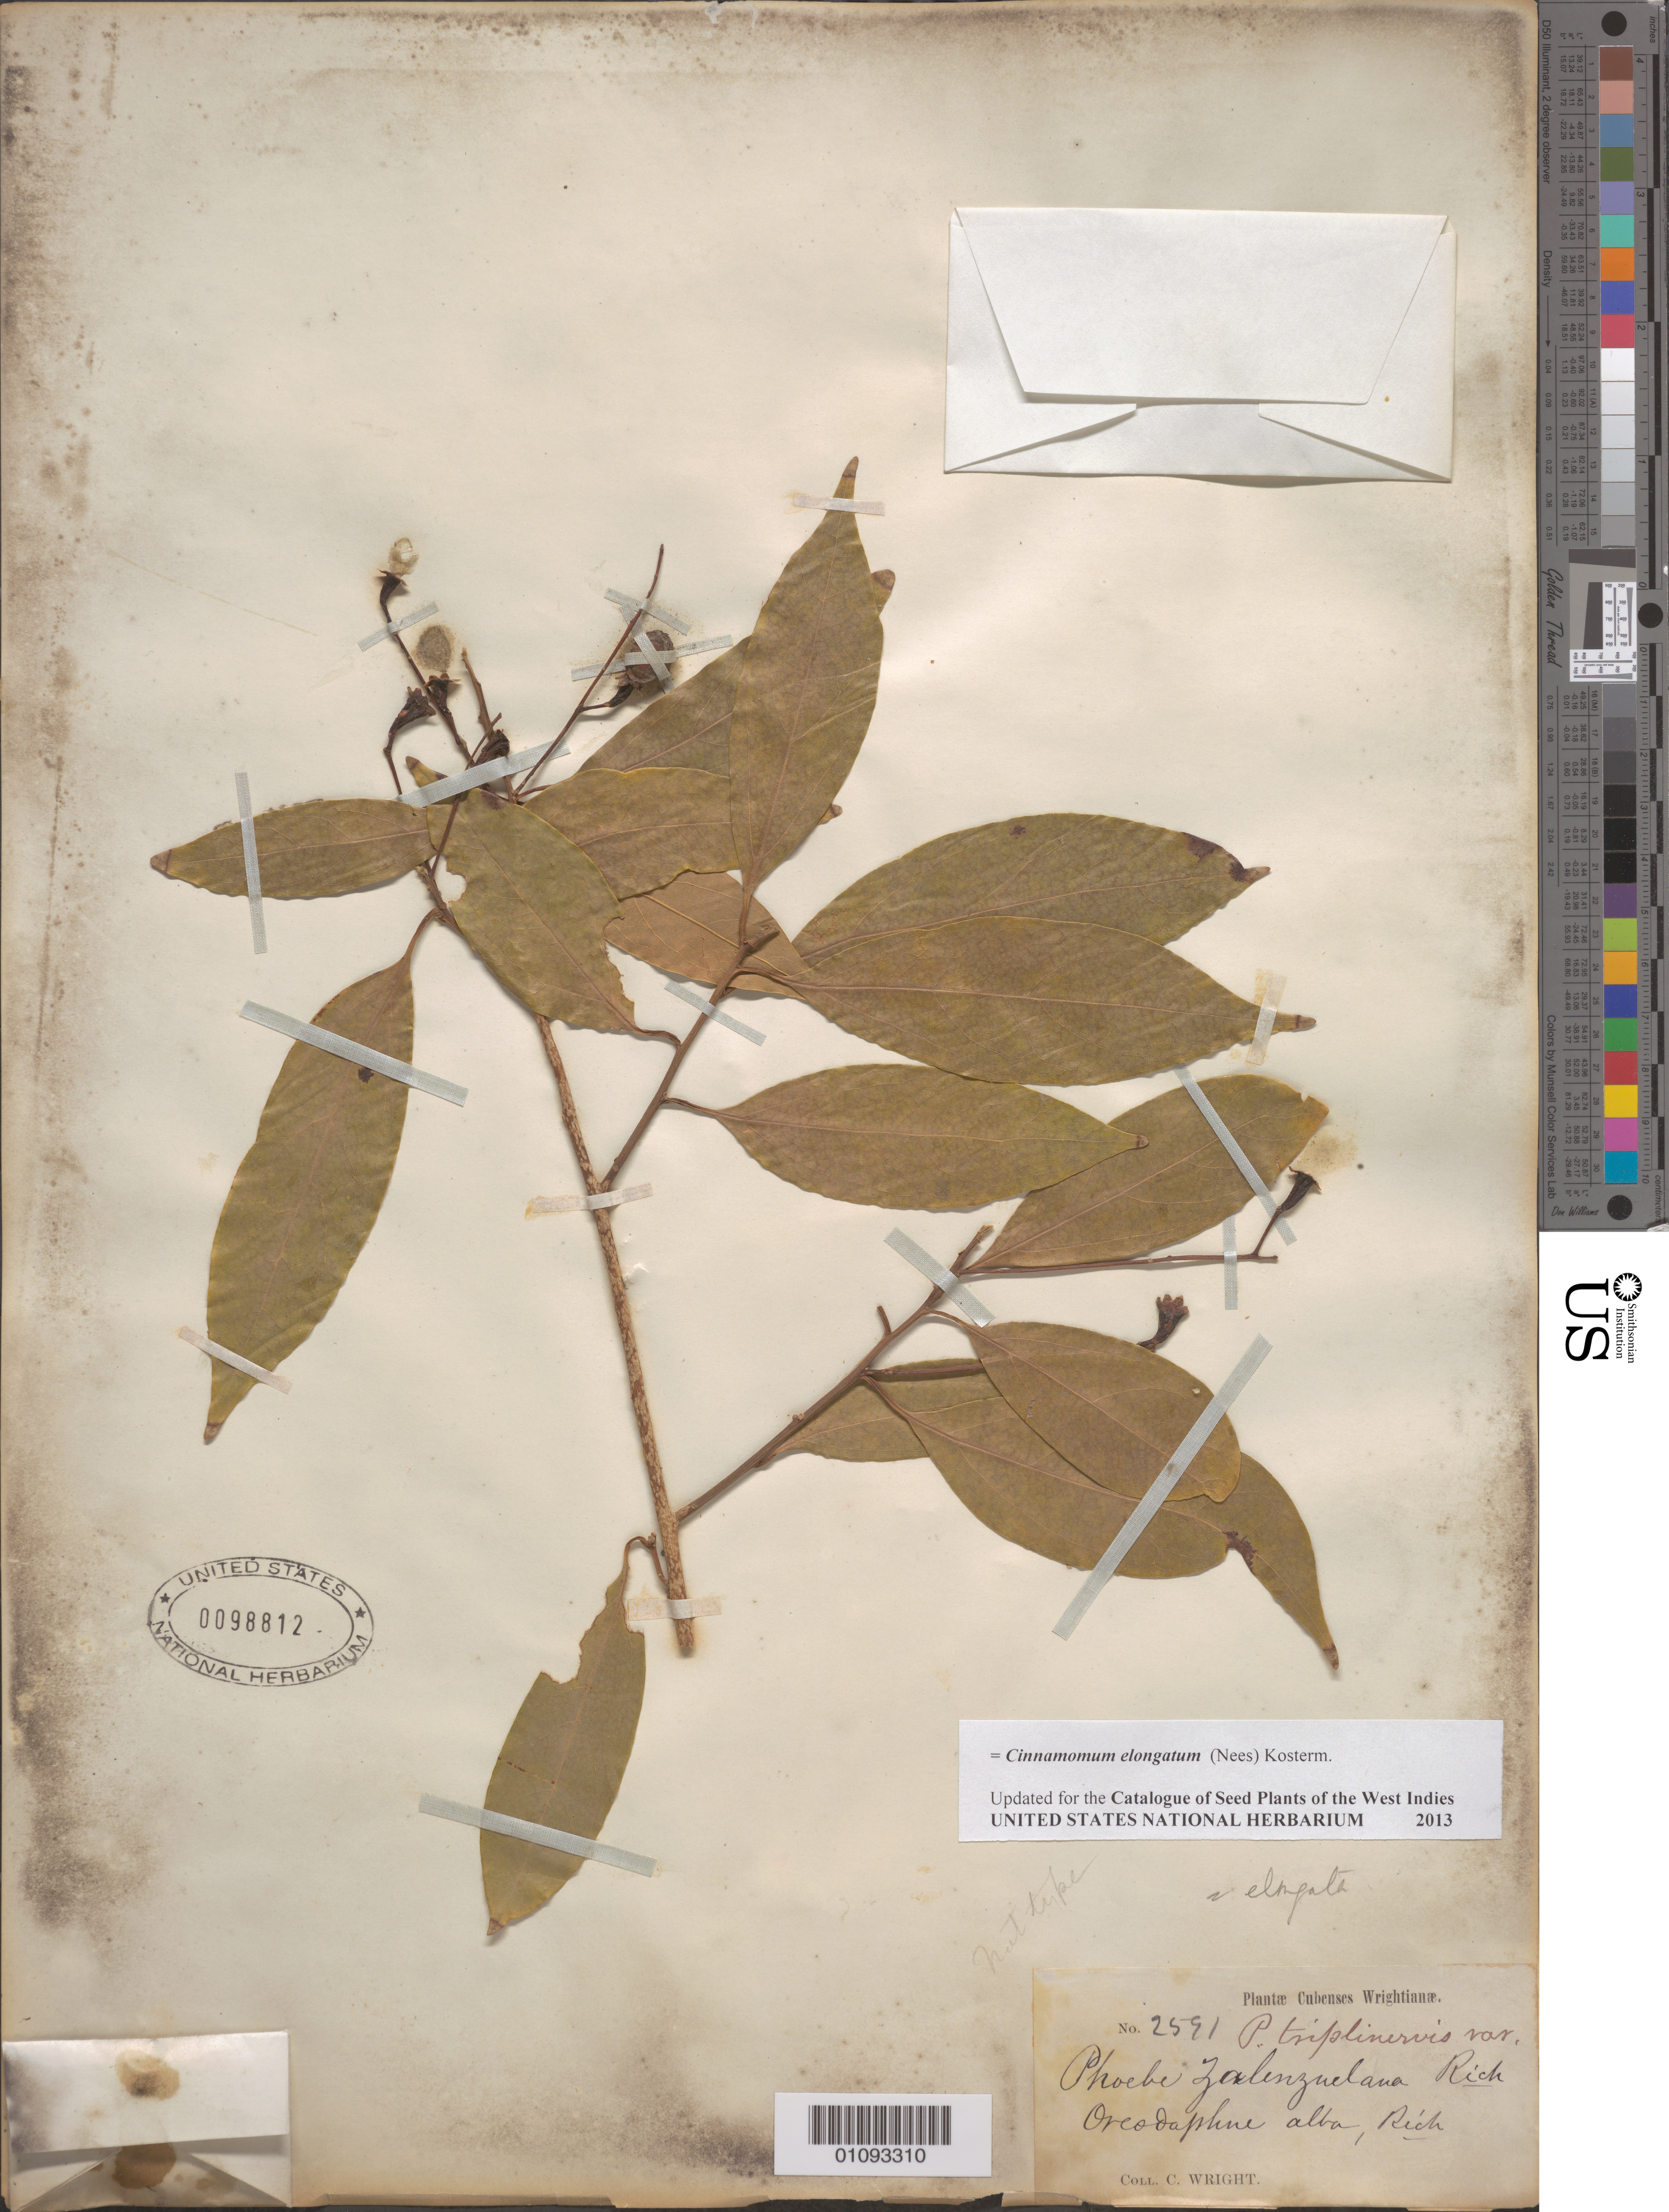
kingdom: Plantae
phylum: Tracheophyta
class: Magnoliopsida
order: Laurales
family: Lauraceae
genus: Phoebe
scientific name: Phoebe elongata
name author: (Vahl) Nees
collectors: C. Wright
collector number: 2591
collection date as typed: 1800 to 1899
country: Cuba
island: Cuba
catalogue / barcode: US 98812